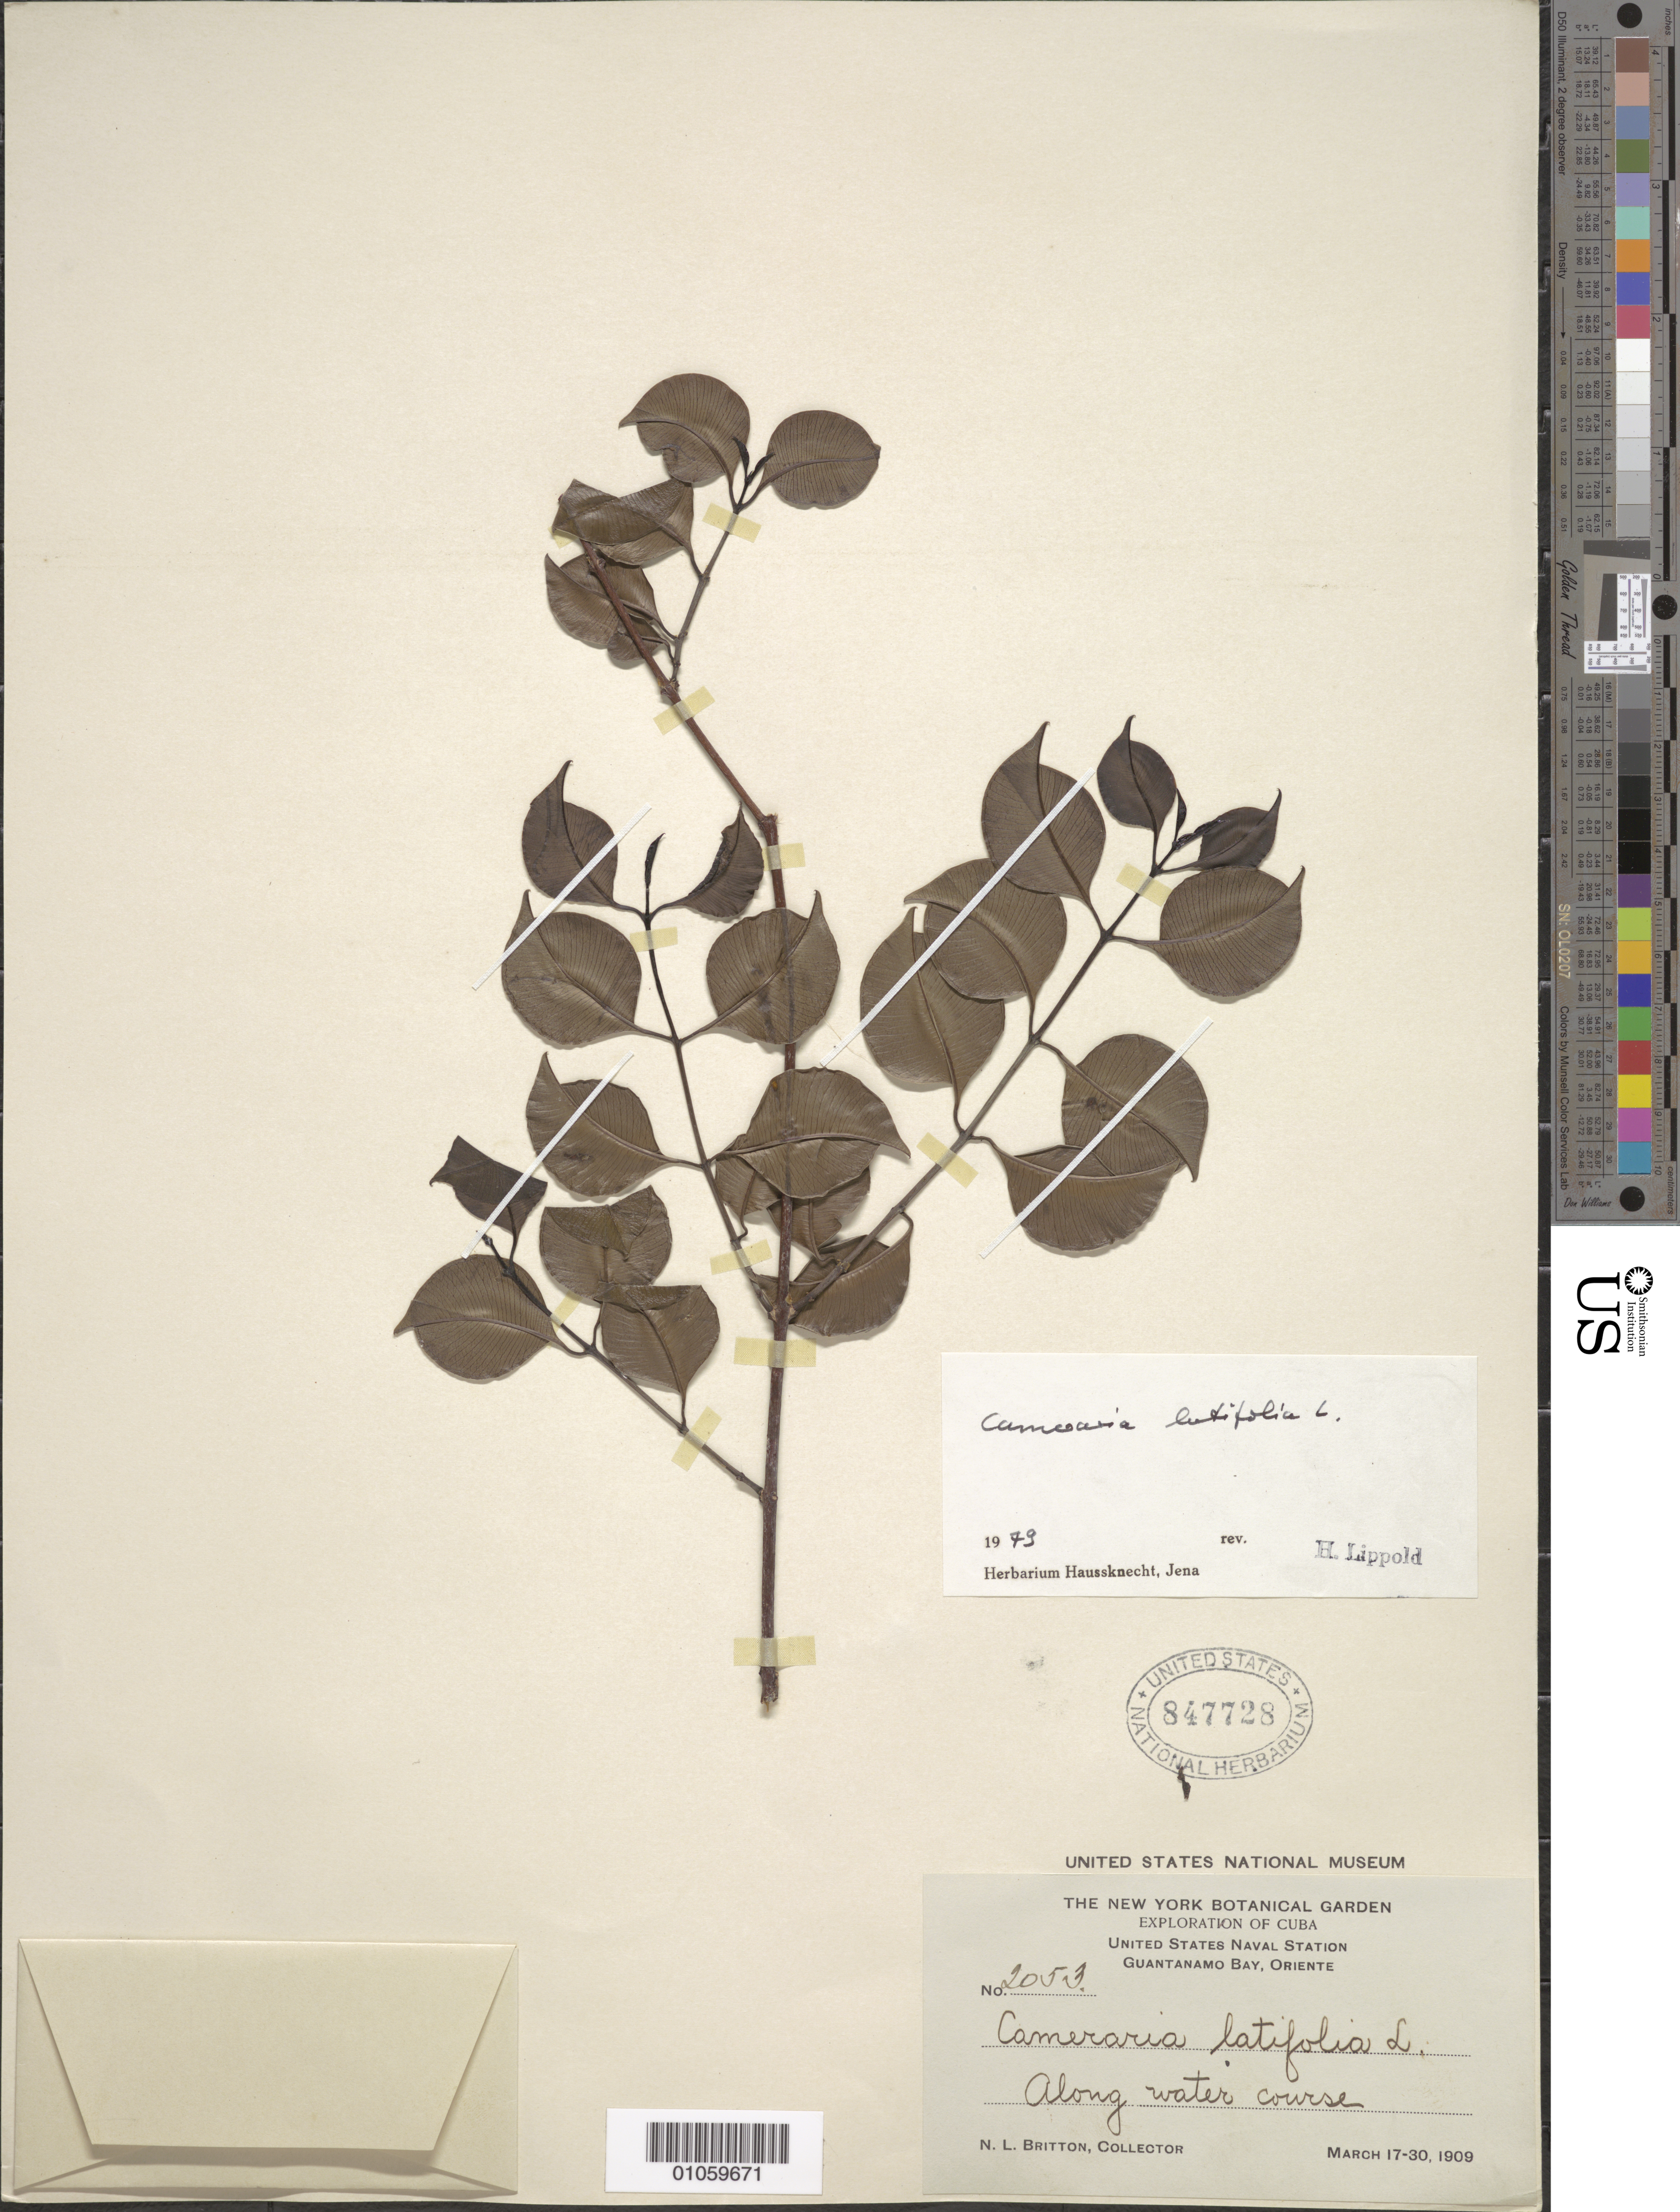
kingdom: Plantae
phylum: Tracheophyta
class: Magnoliopsida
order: Gentianales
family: Apocynaceae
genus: Cameraria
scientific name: Cameraria latifolia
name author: L.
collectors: N. Britton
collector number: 2053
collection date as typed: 17 Mar 1909 to 30 Mar 1909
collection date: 1909-03-17/1909-03-30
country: Cuba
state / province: Guantánamo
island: Cuba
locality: Guantánamo Bay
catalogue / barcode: US 847728